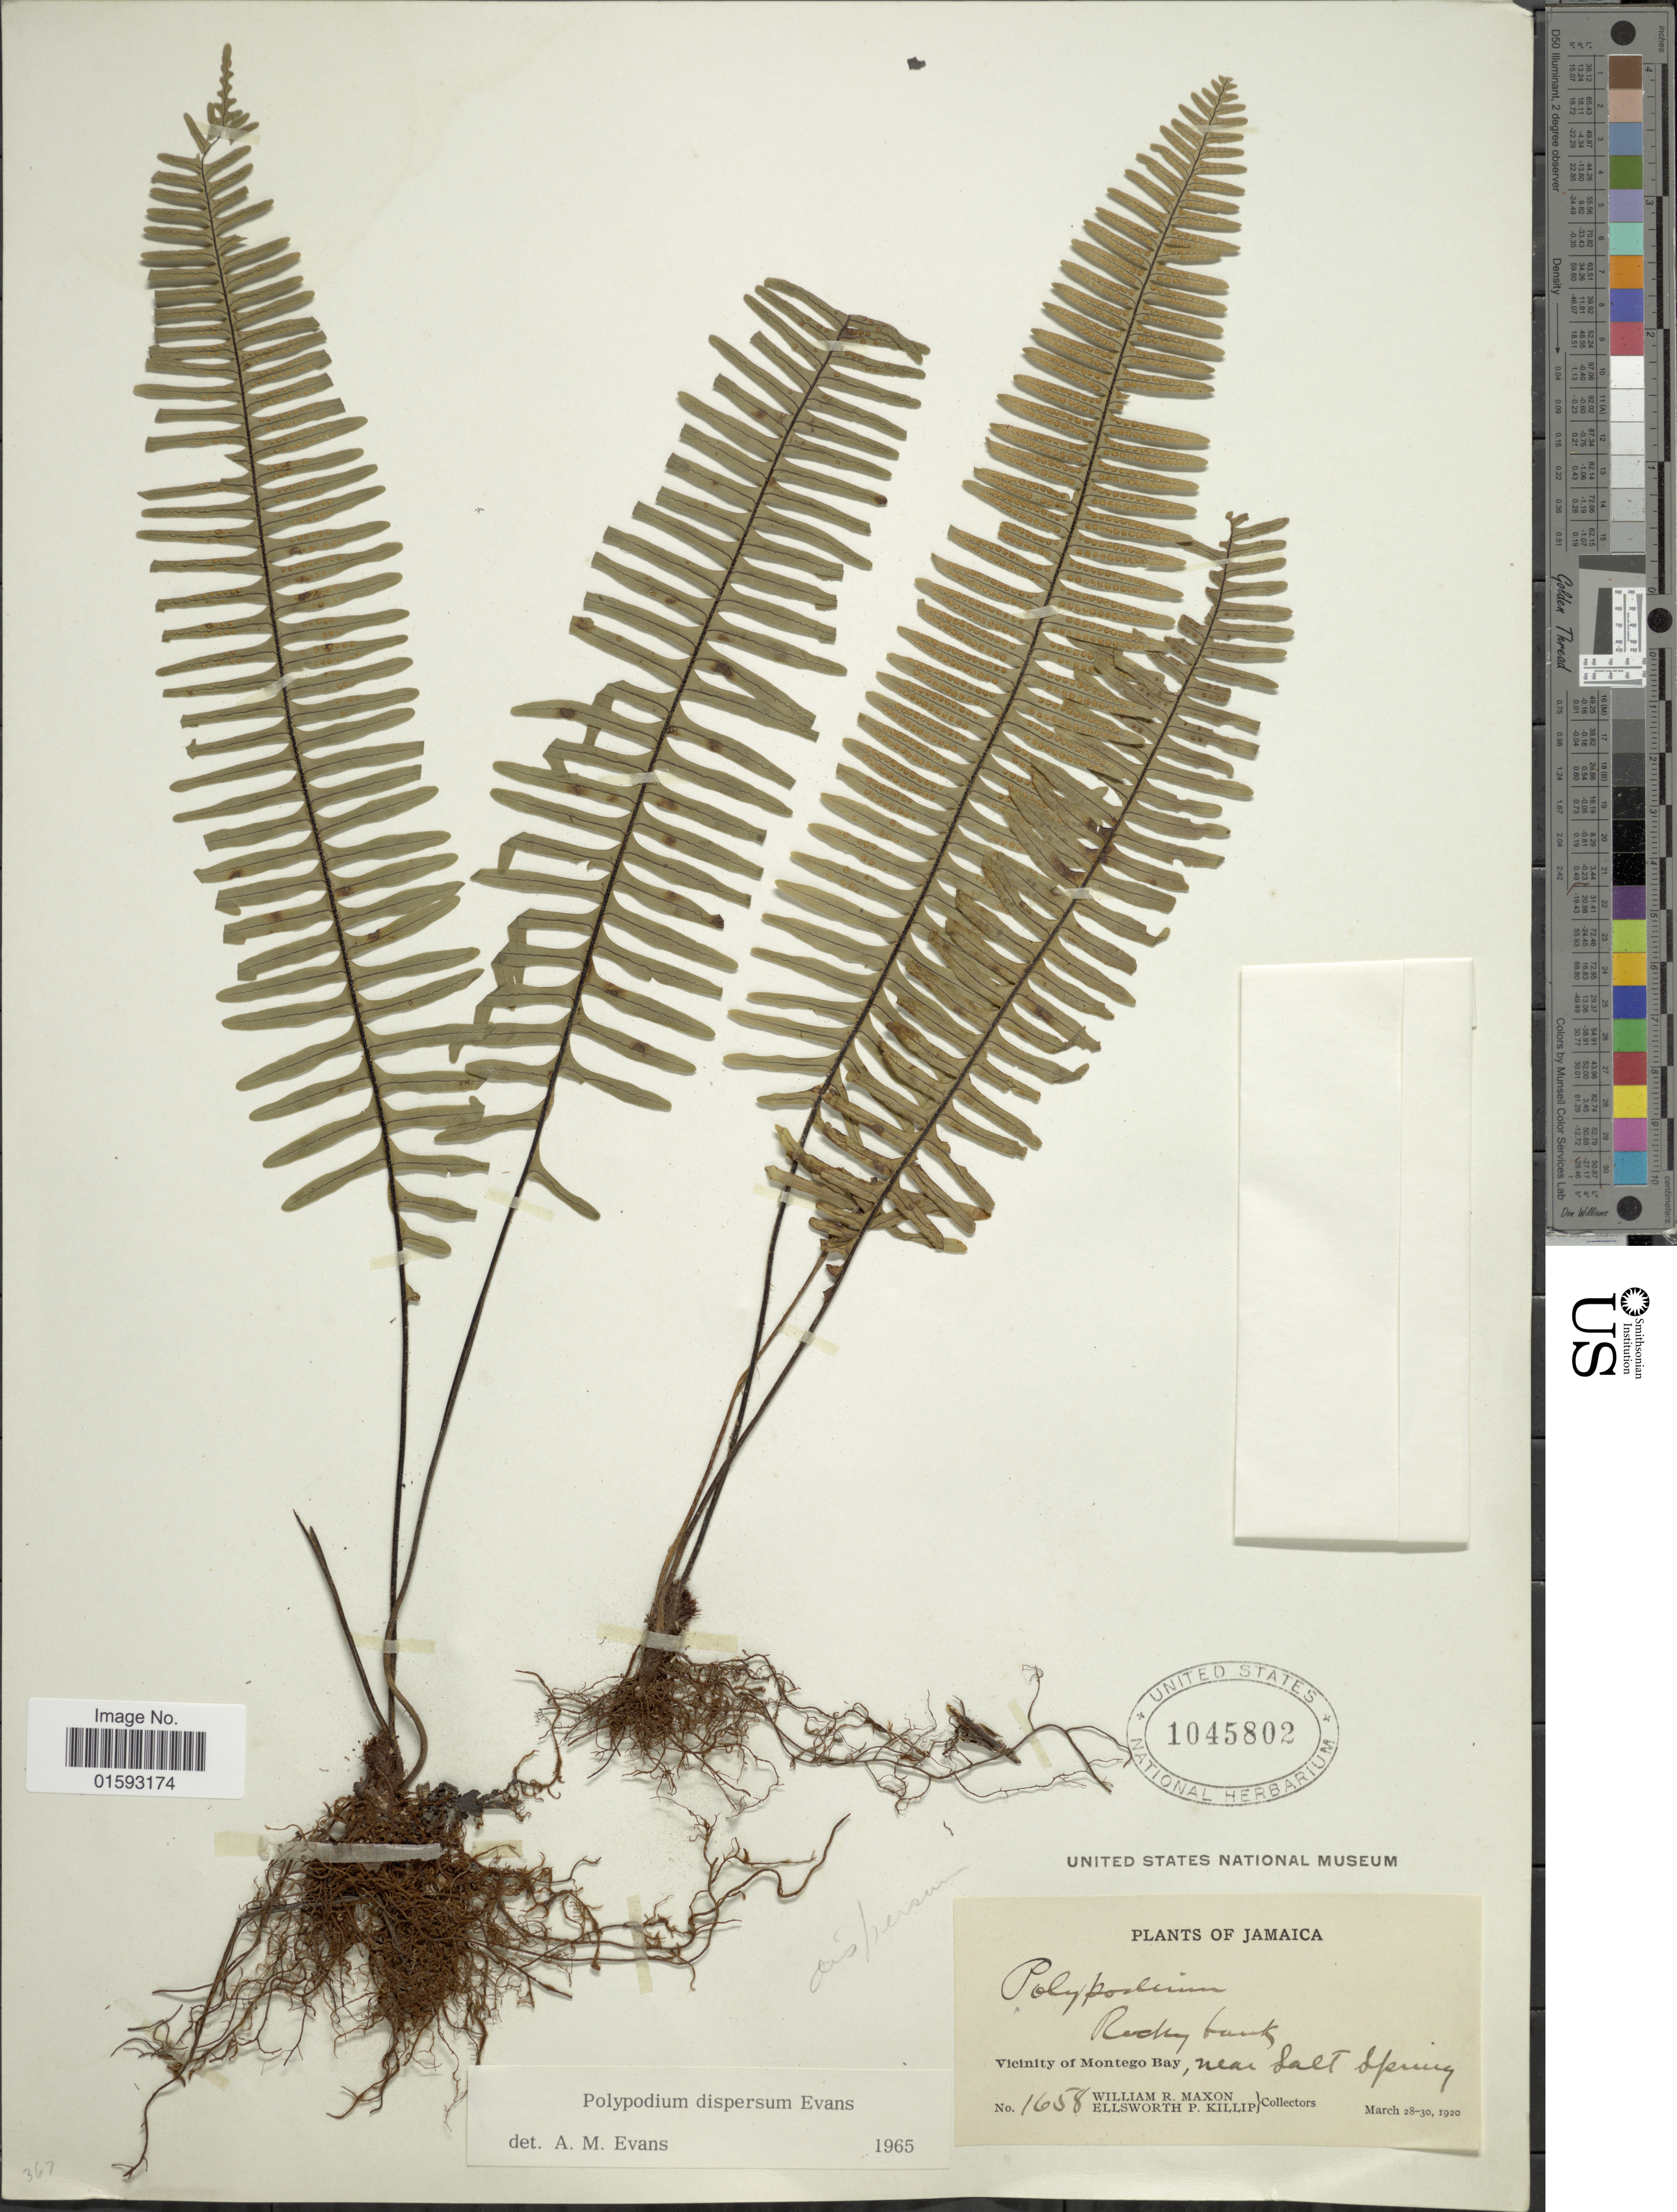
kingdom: Plantae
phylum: Tracheophyta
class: Polypodiopsida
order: Polypodiales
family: Polypodiaceae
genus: Pecluma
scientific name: Pecluma dispersa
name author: (A.M. Evans) M.G. Price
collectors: W. R. Maxon & E. P. Killip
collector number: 1658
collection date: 1920-03-28/1920-03-30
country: Jamaica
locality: Vicinity of Montego Bay, near Salt Spring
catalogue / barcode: US 1045802